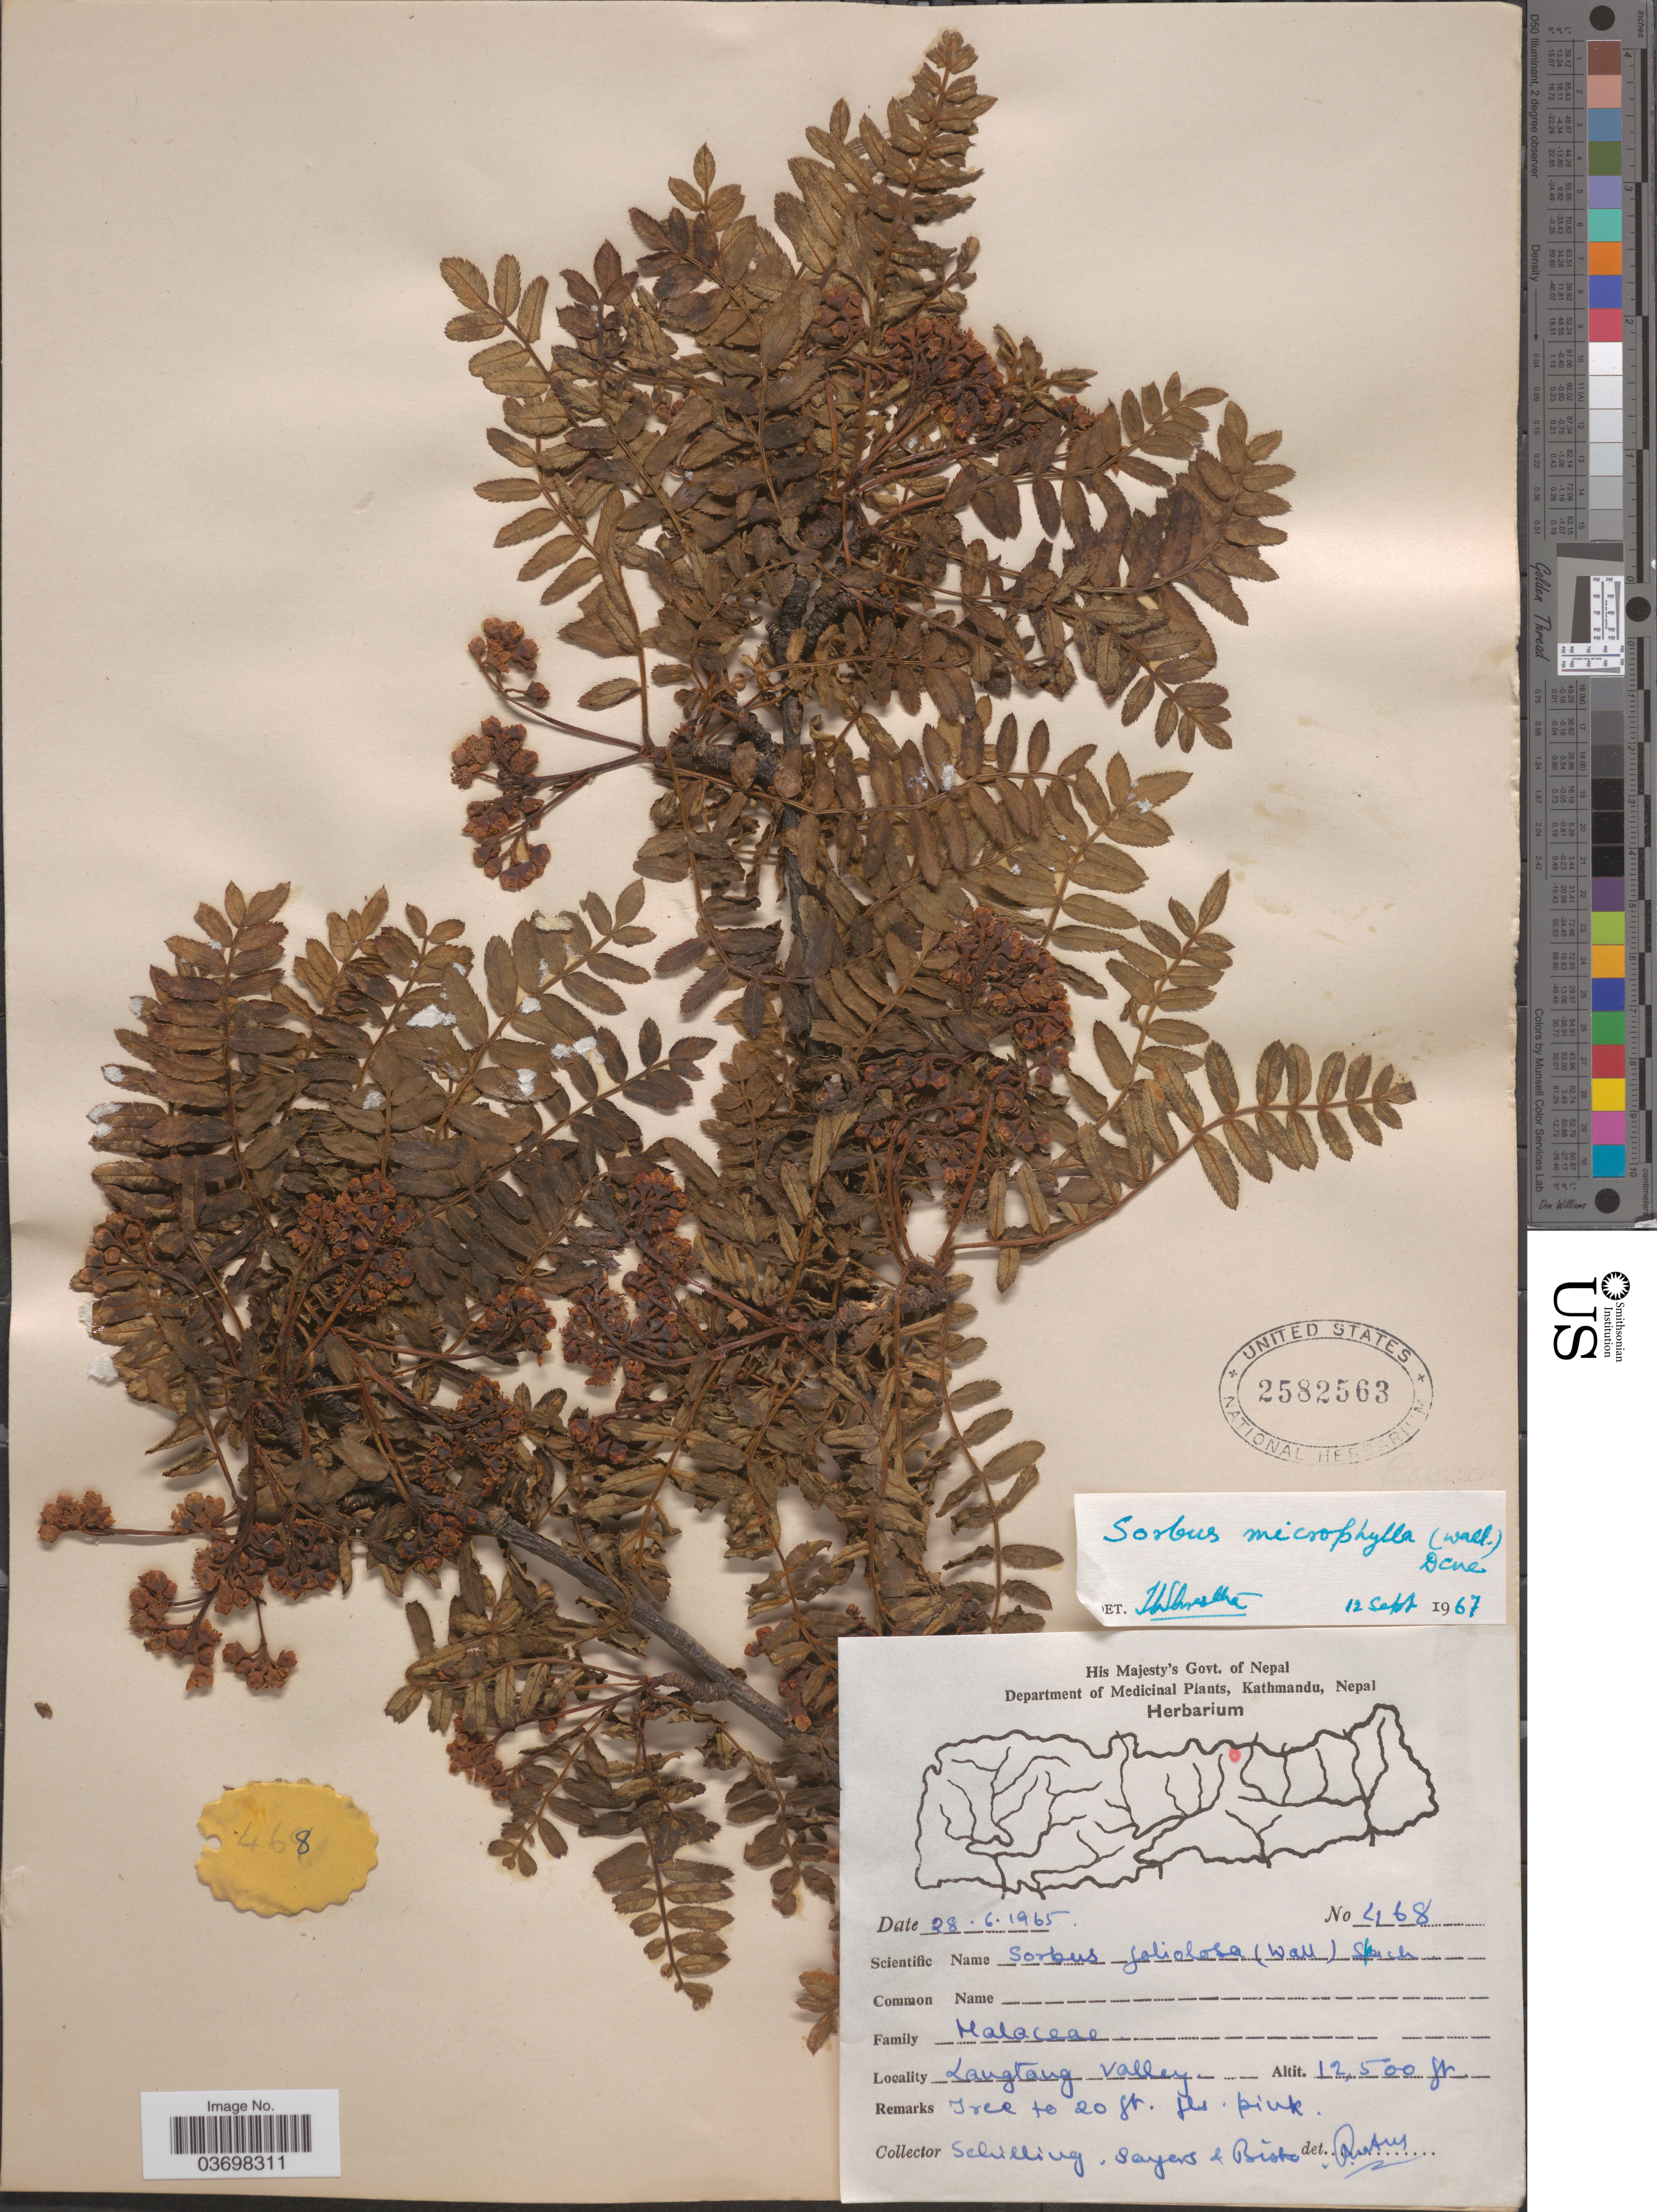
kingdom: Plantae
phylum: Tracheophyta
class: Magnoliopsida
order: Rosales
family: Rosaceae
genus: Sorbus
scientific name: Sorbus microphylla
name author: (Wall. ex Hook. f.) Wenz.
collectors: Schilling, --, -. Sayers & -. Bista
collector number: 468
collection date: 1965-06-28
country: Nepal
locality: Langtang Valley.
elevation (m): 3810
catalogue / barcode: US 2582563